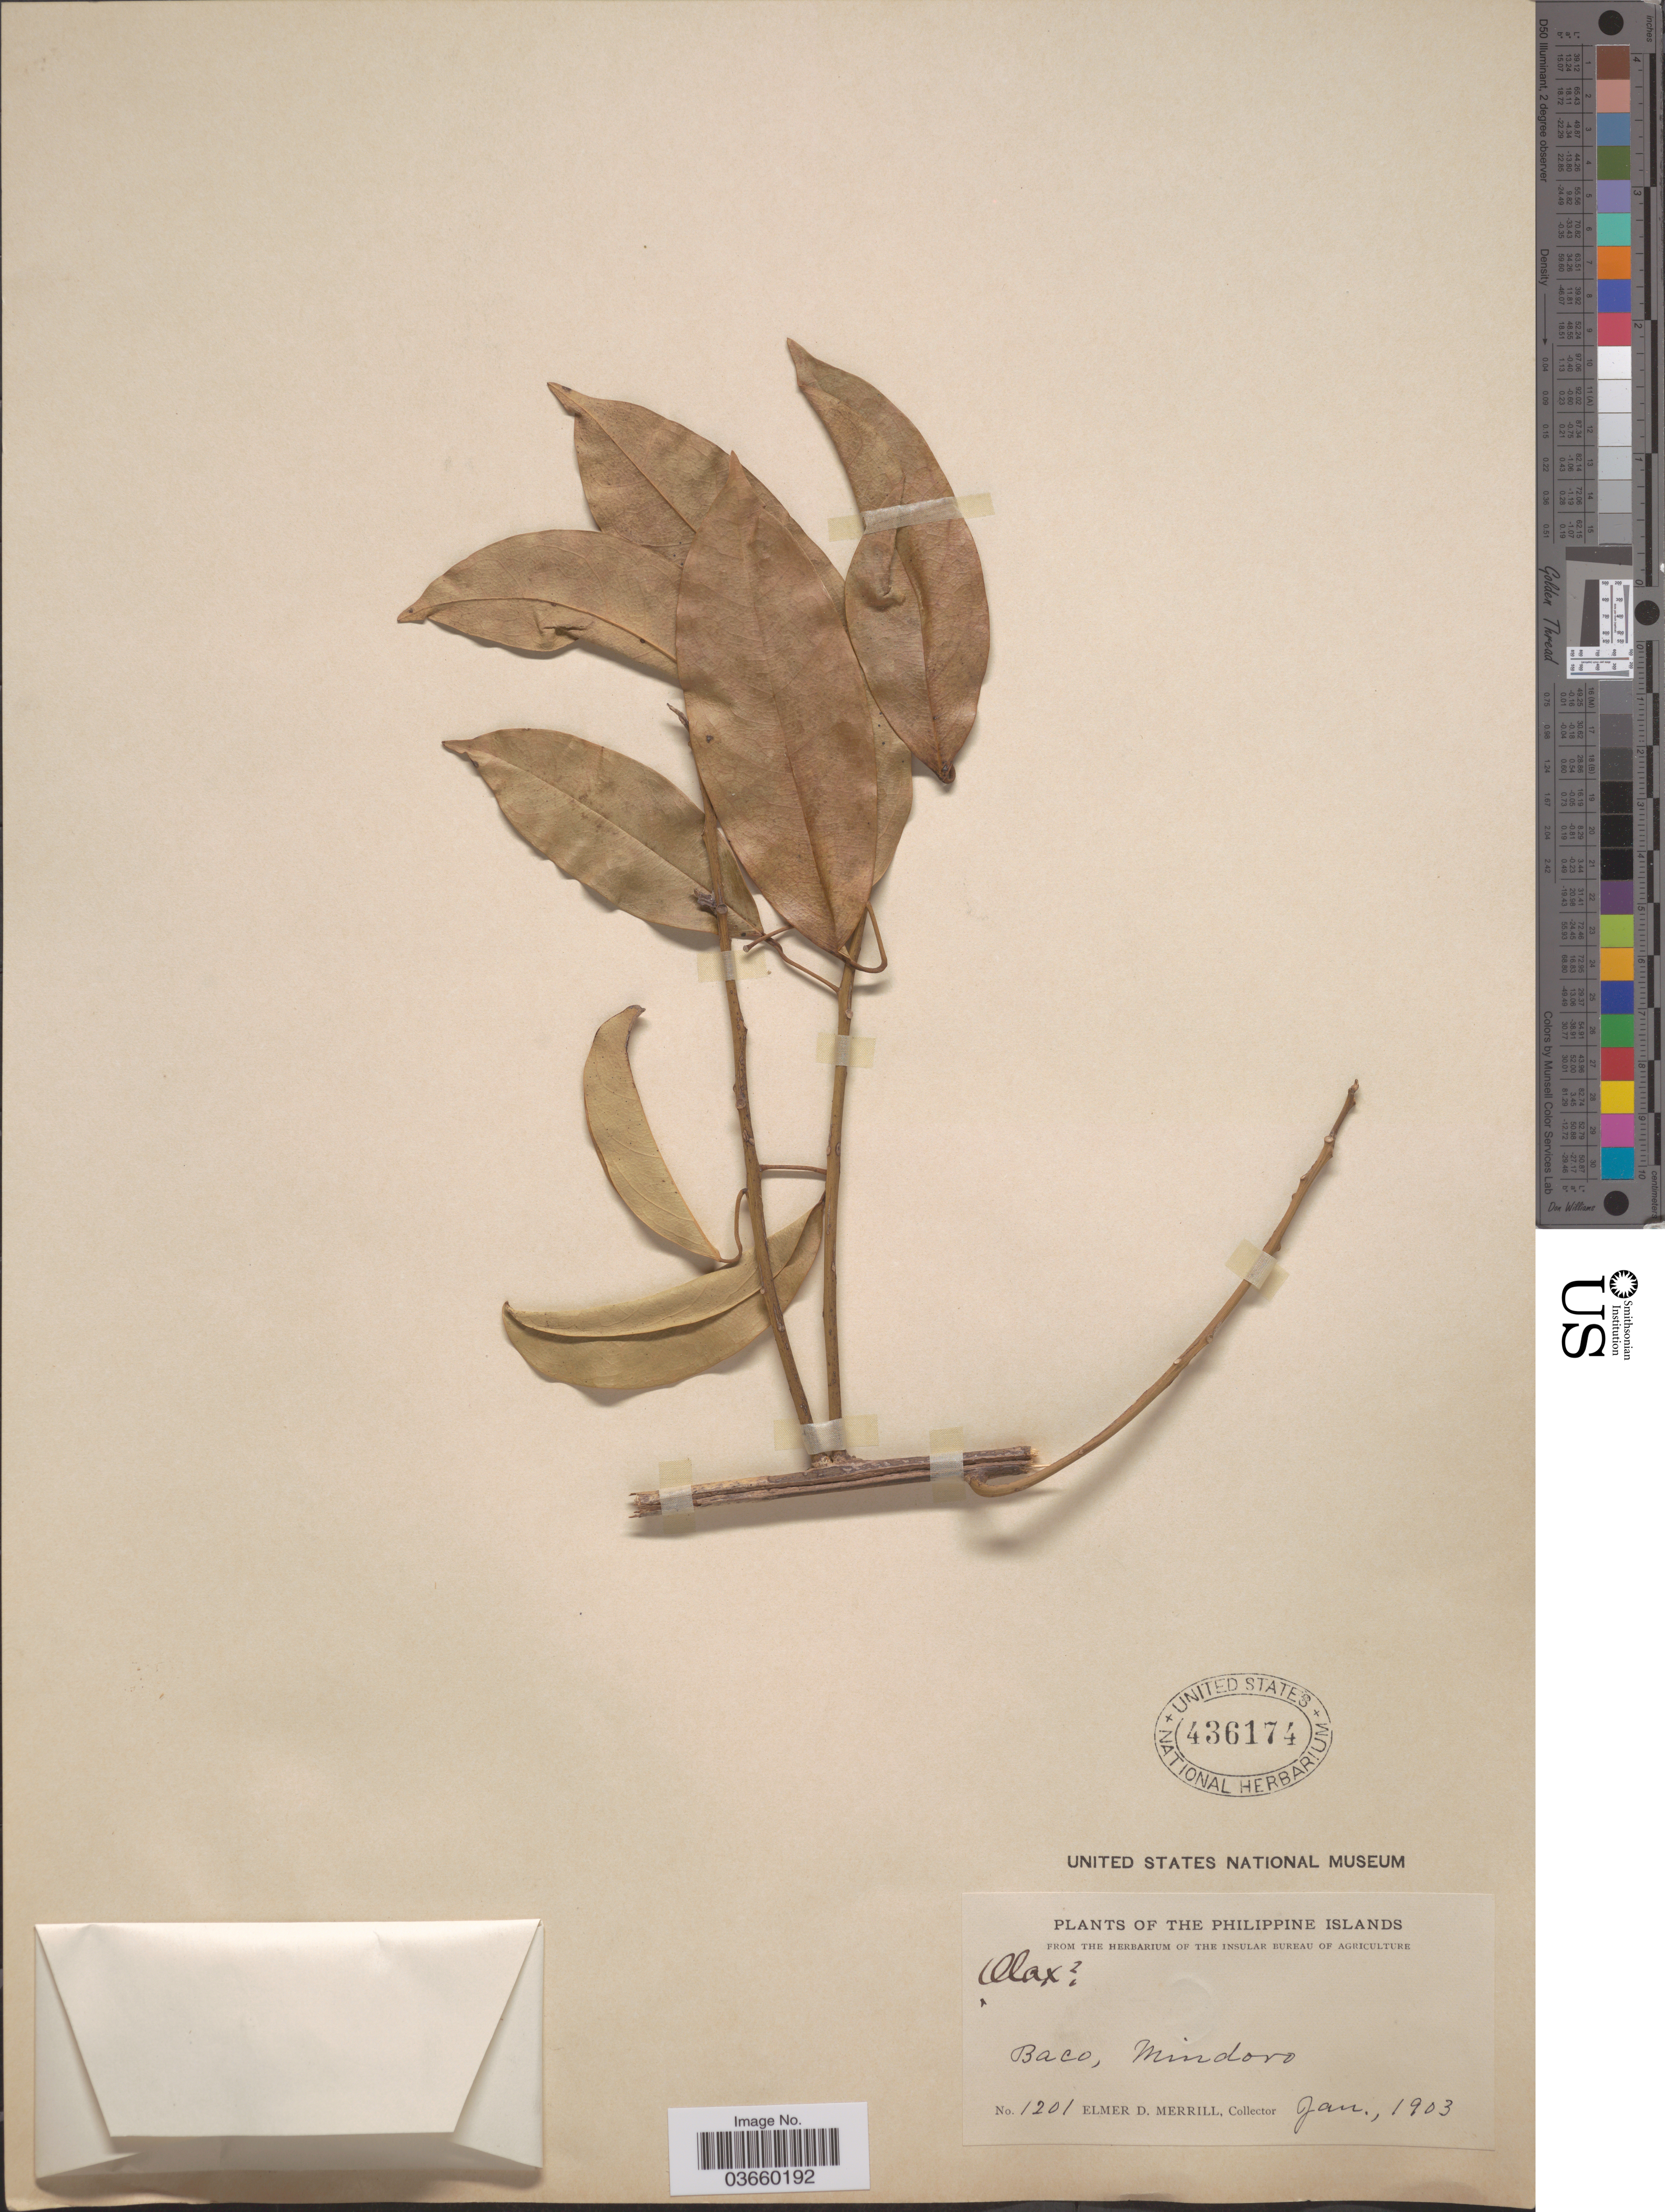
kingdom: Plantae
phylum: Tracheophyta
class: Magnoliopsida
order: Santalales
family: Olacaceae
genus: Olax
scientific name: Olax sp.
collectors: E. D. Merrill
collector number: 1201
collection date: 1903-01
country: Philippines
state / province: Mimaropa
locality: The Philippine Islands. Baco, Mindoro.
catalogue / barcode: US 436174